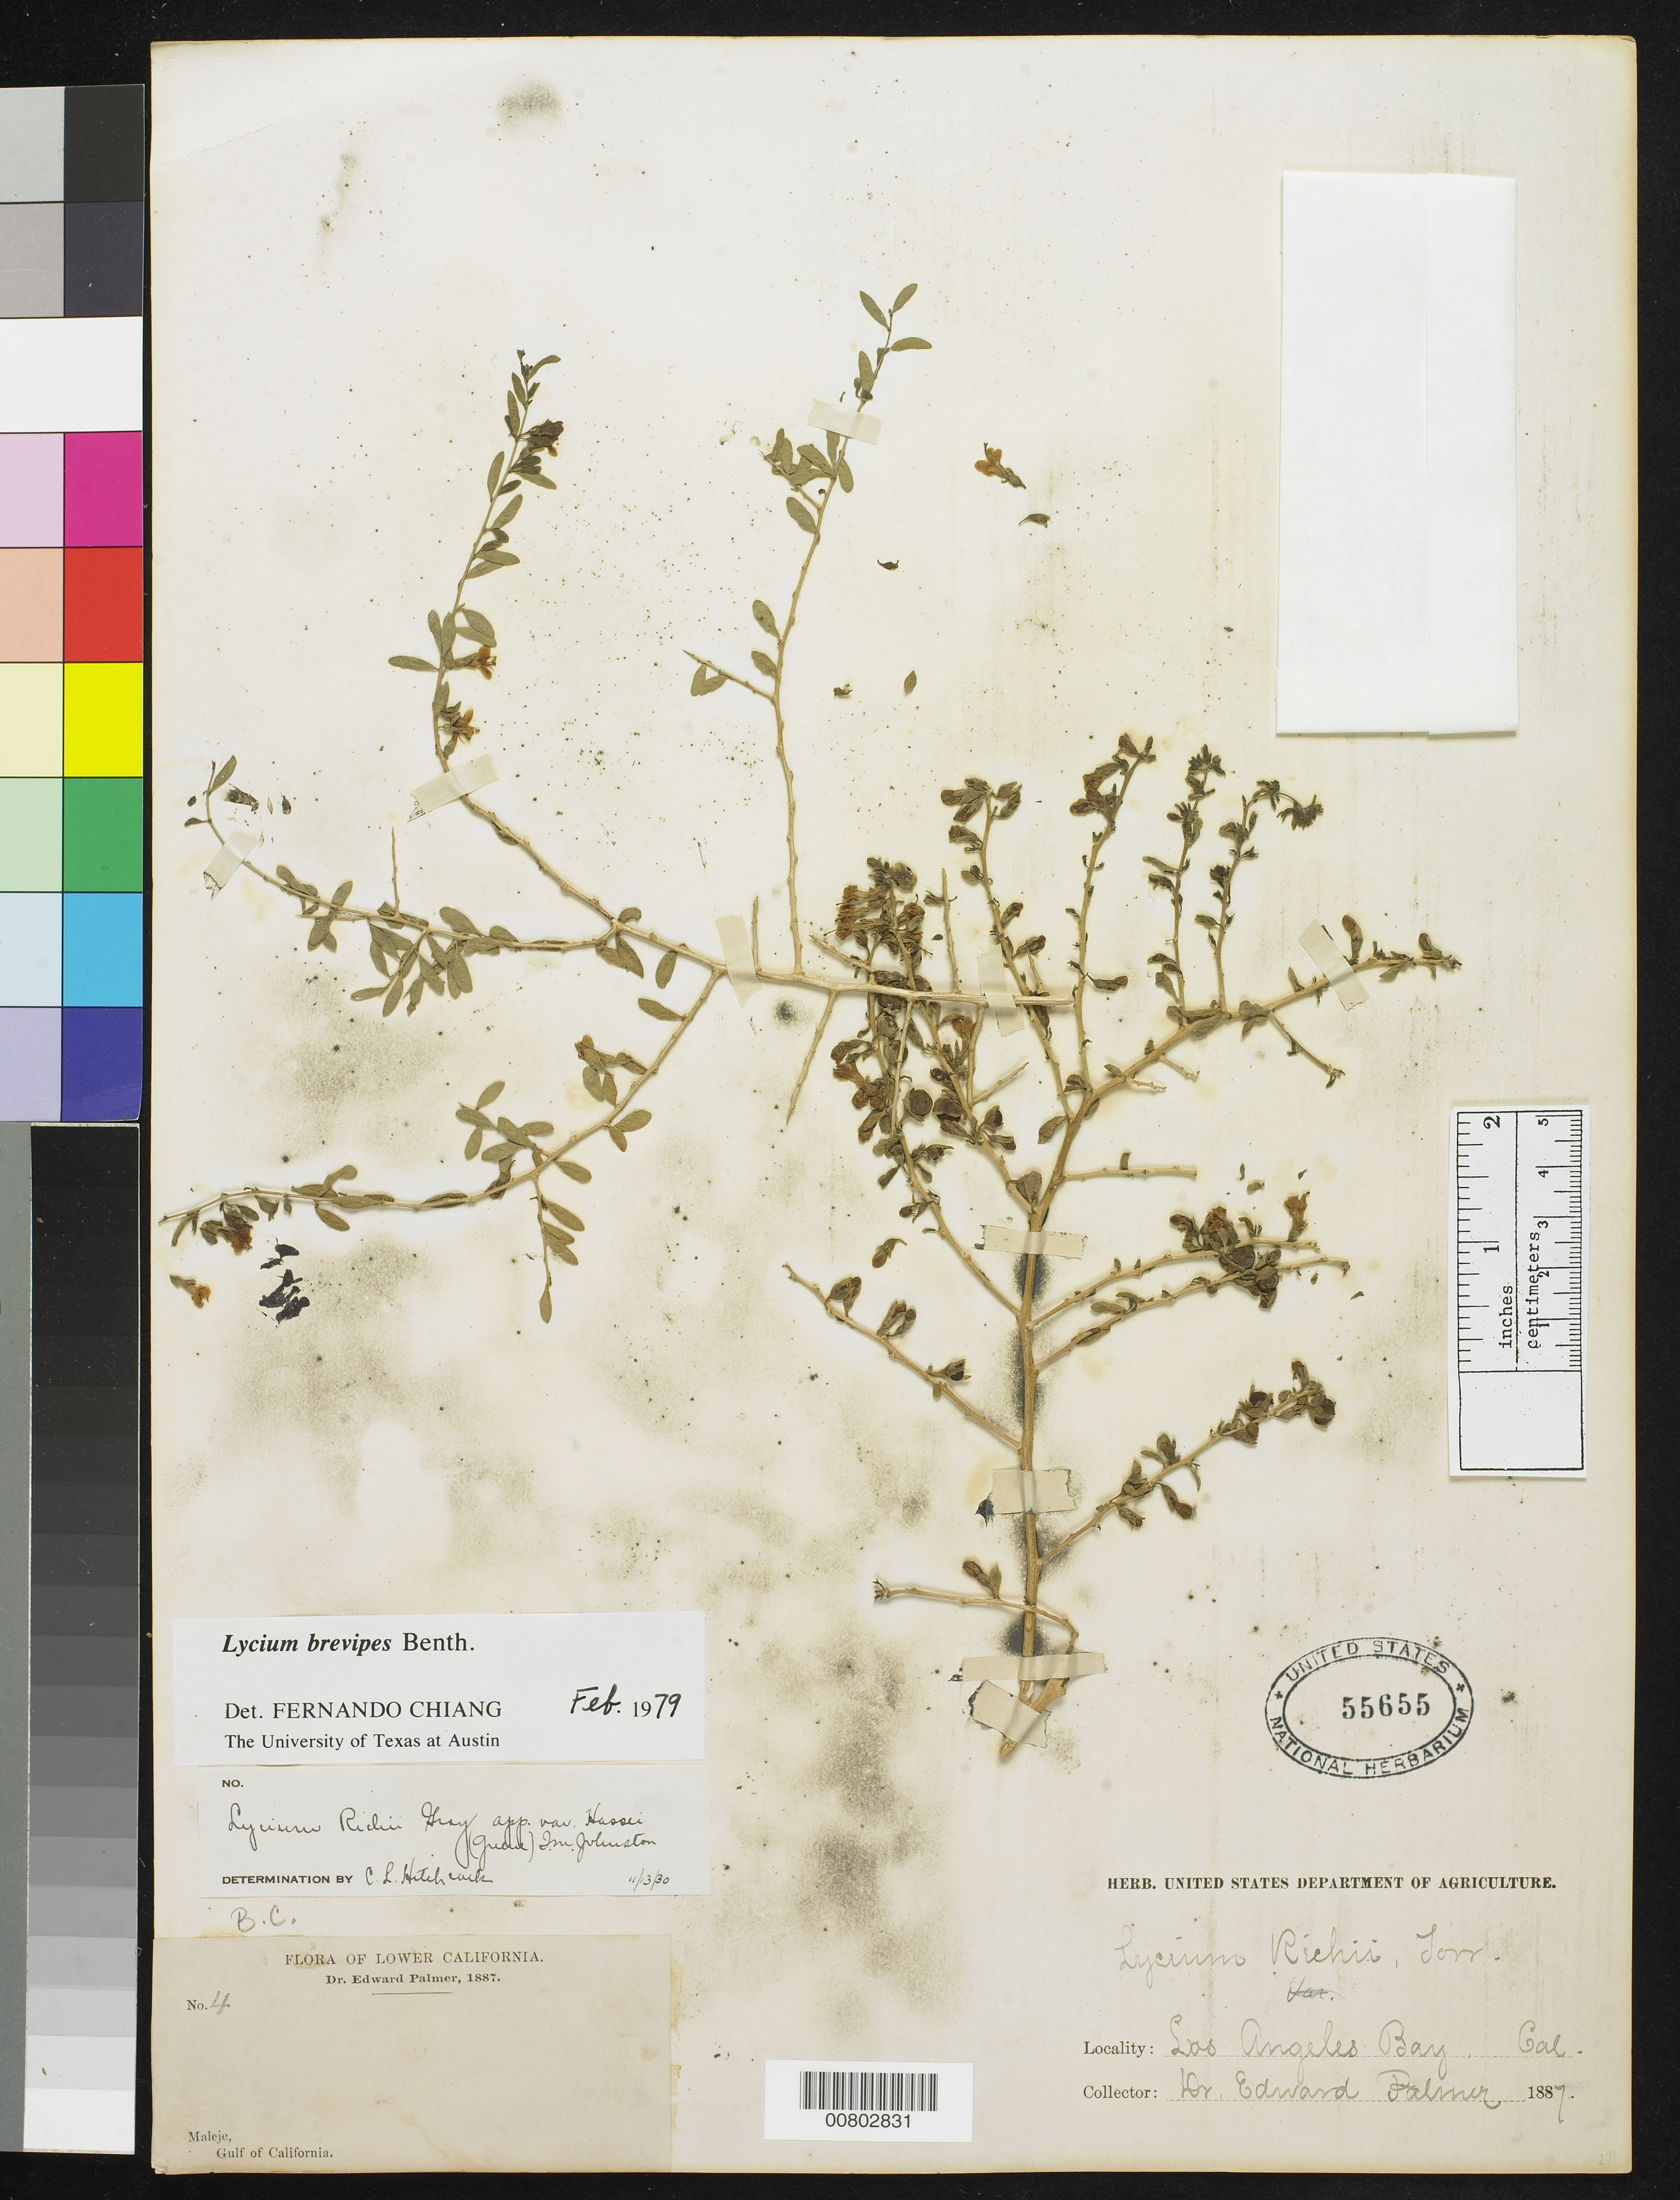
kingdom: Plantae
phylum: Tracheophyta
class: Magnoliopsida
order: Solanales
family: Solanaceae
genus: Lycium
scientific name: Lycium brevipes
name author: Benth.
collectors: E. Palmer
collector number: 4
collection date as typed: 1887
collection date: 1887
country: Mexico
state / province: Baja California Norte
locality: Los Angeles Bay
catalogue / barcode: US 55655